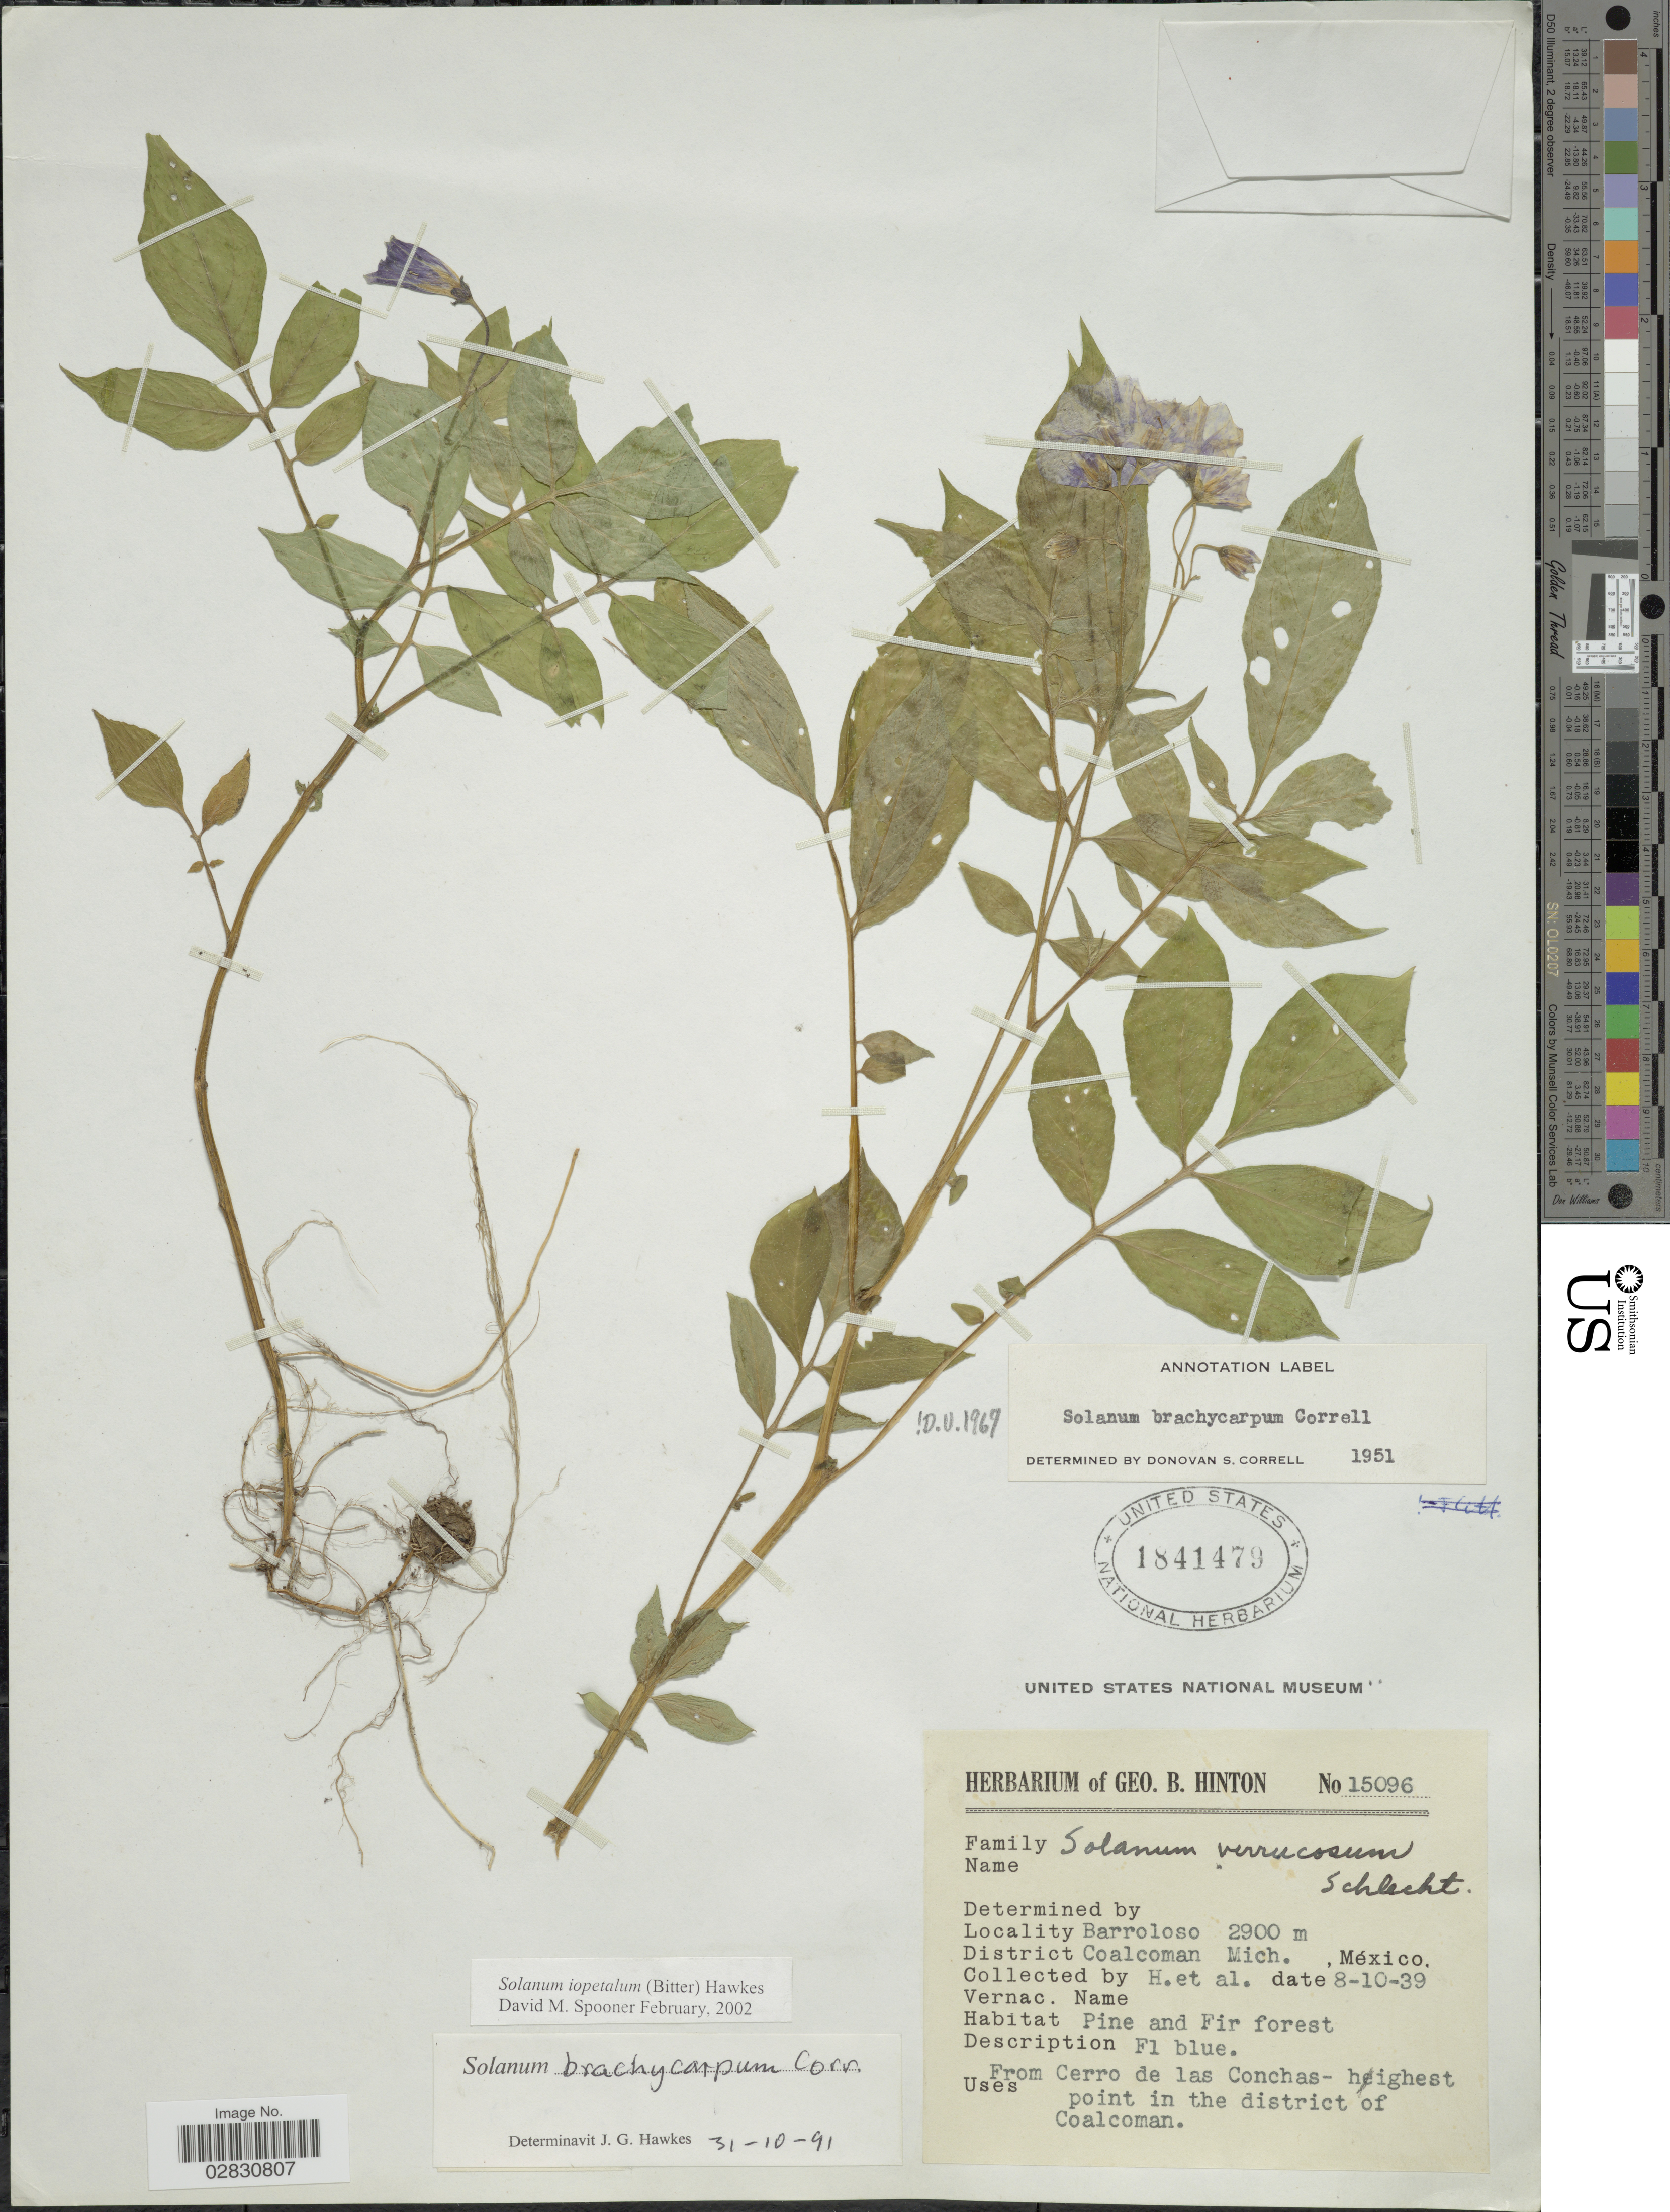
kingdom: Plantae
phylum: Tracheophyta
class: Magnoliopsida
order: Solanales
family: Solanaceae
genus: Solanum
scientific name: Solanum iopetalum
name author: (Bitter) Hawkes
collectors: G. B. Hinton & et al.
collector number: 15096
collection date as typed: Transcribed d/m/y: 8/10/39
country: Mexico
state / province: Michoacán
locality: Barroloso, District Coalcoman, Mich., México.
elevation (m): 2900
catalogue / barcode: US 1841479